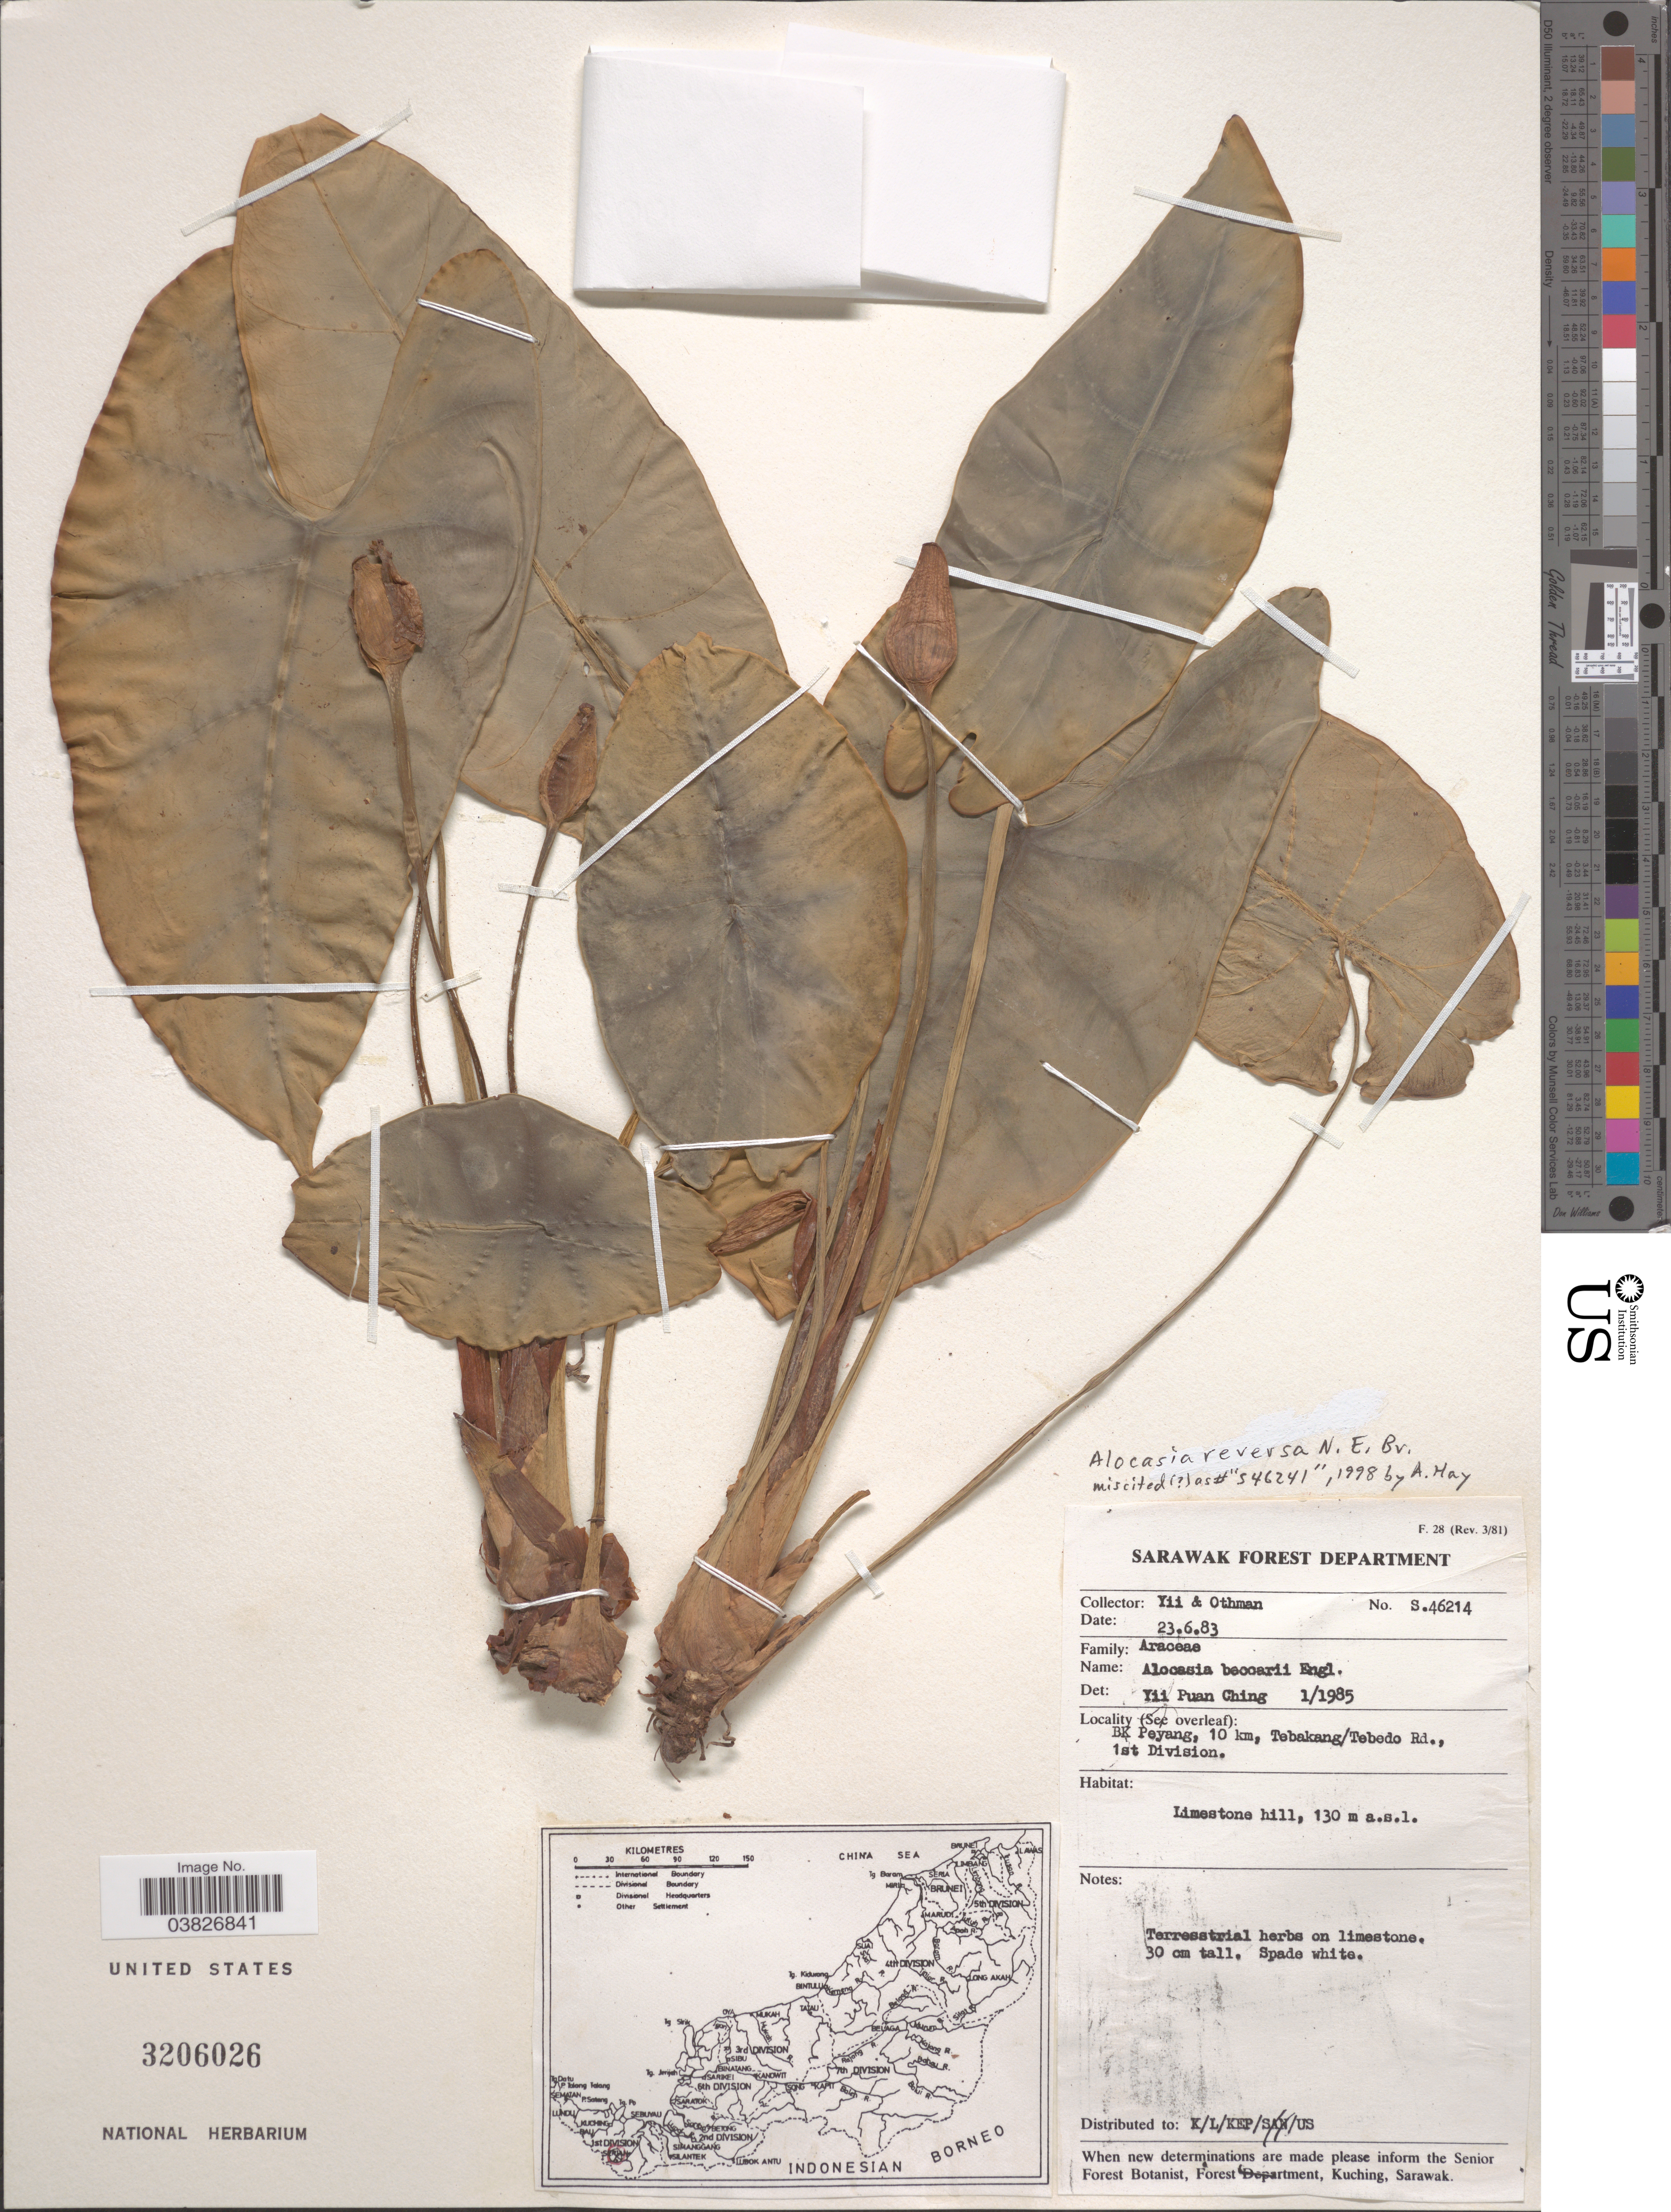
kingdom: Plantae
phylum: Tracheophyta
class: Liliopsida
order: Alismatales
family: Araceae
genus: Alocasia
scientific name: Alocasia reversa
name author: N.E. Br.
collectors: -. Yii & Othman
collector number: S46214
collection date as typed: Transcribed d/m/y: 23/6/83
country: Malaysia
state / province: Sarawak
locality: BK Peyang, 10 km, Tebakang/Tebedo Rd., 1st Division.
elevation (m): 130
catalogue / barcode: US 3206026